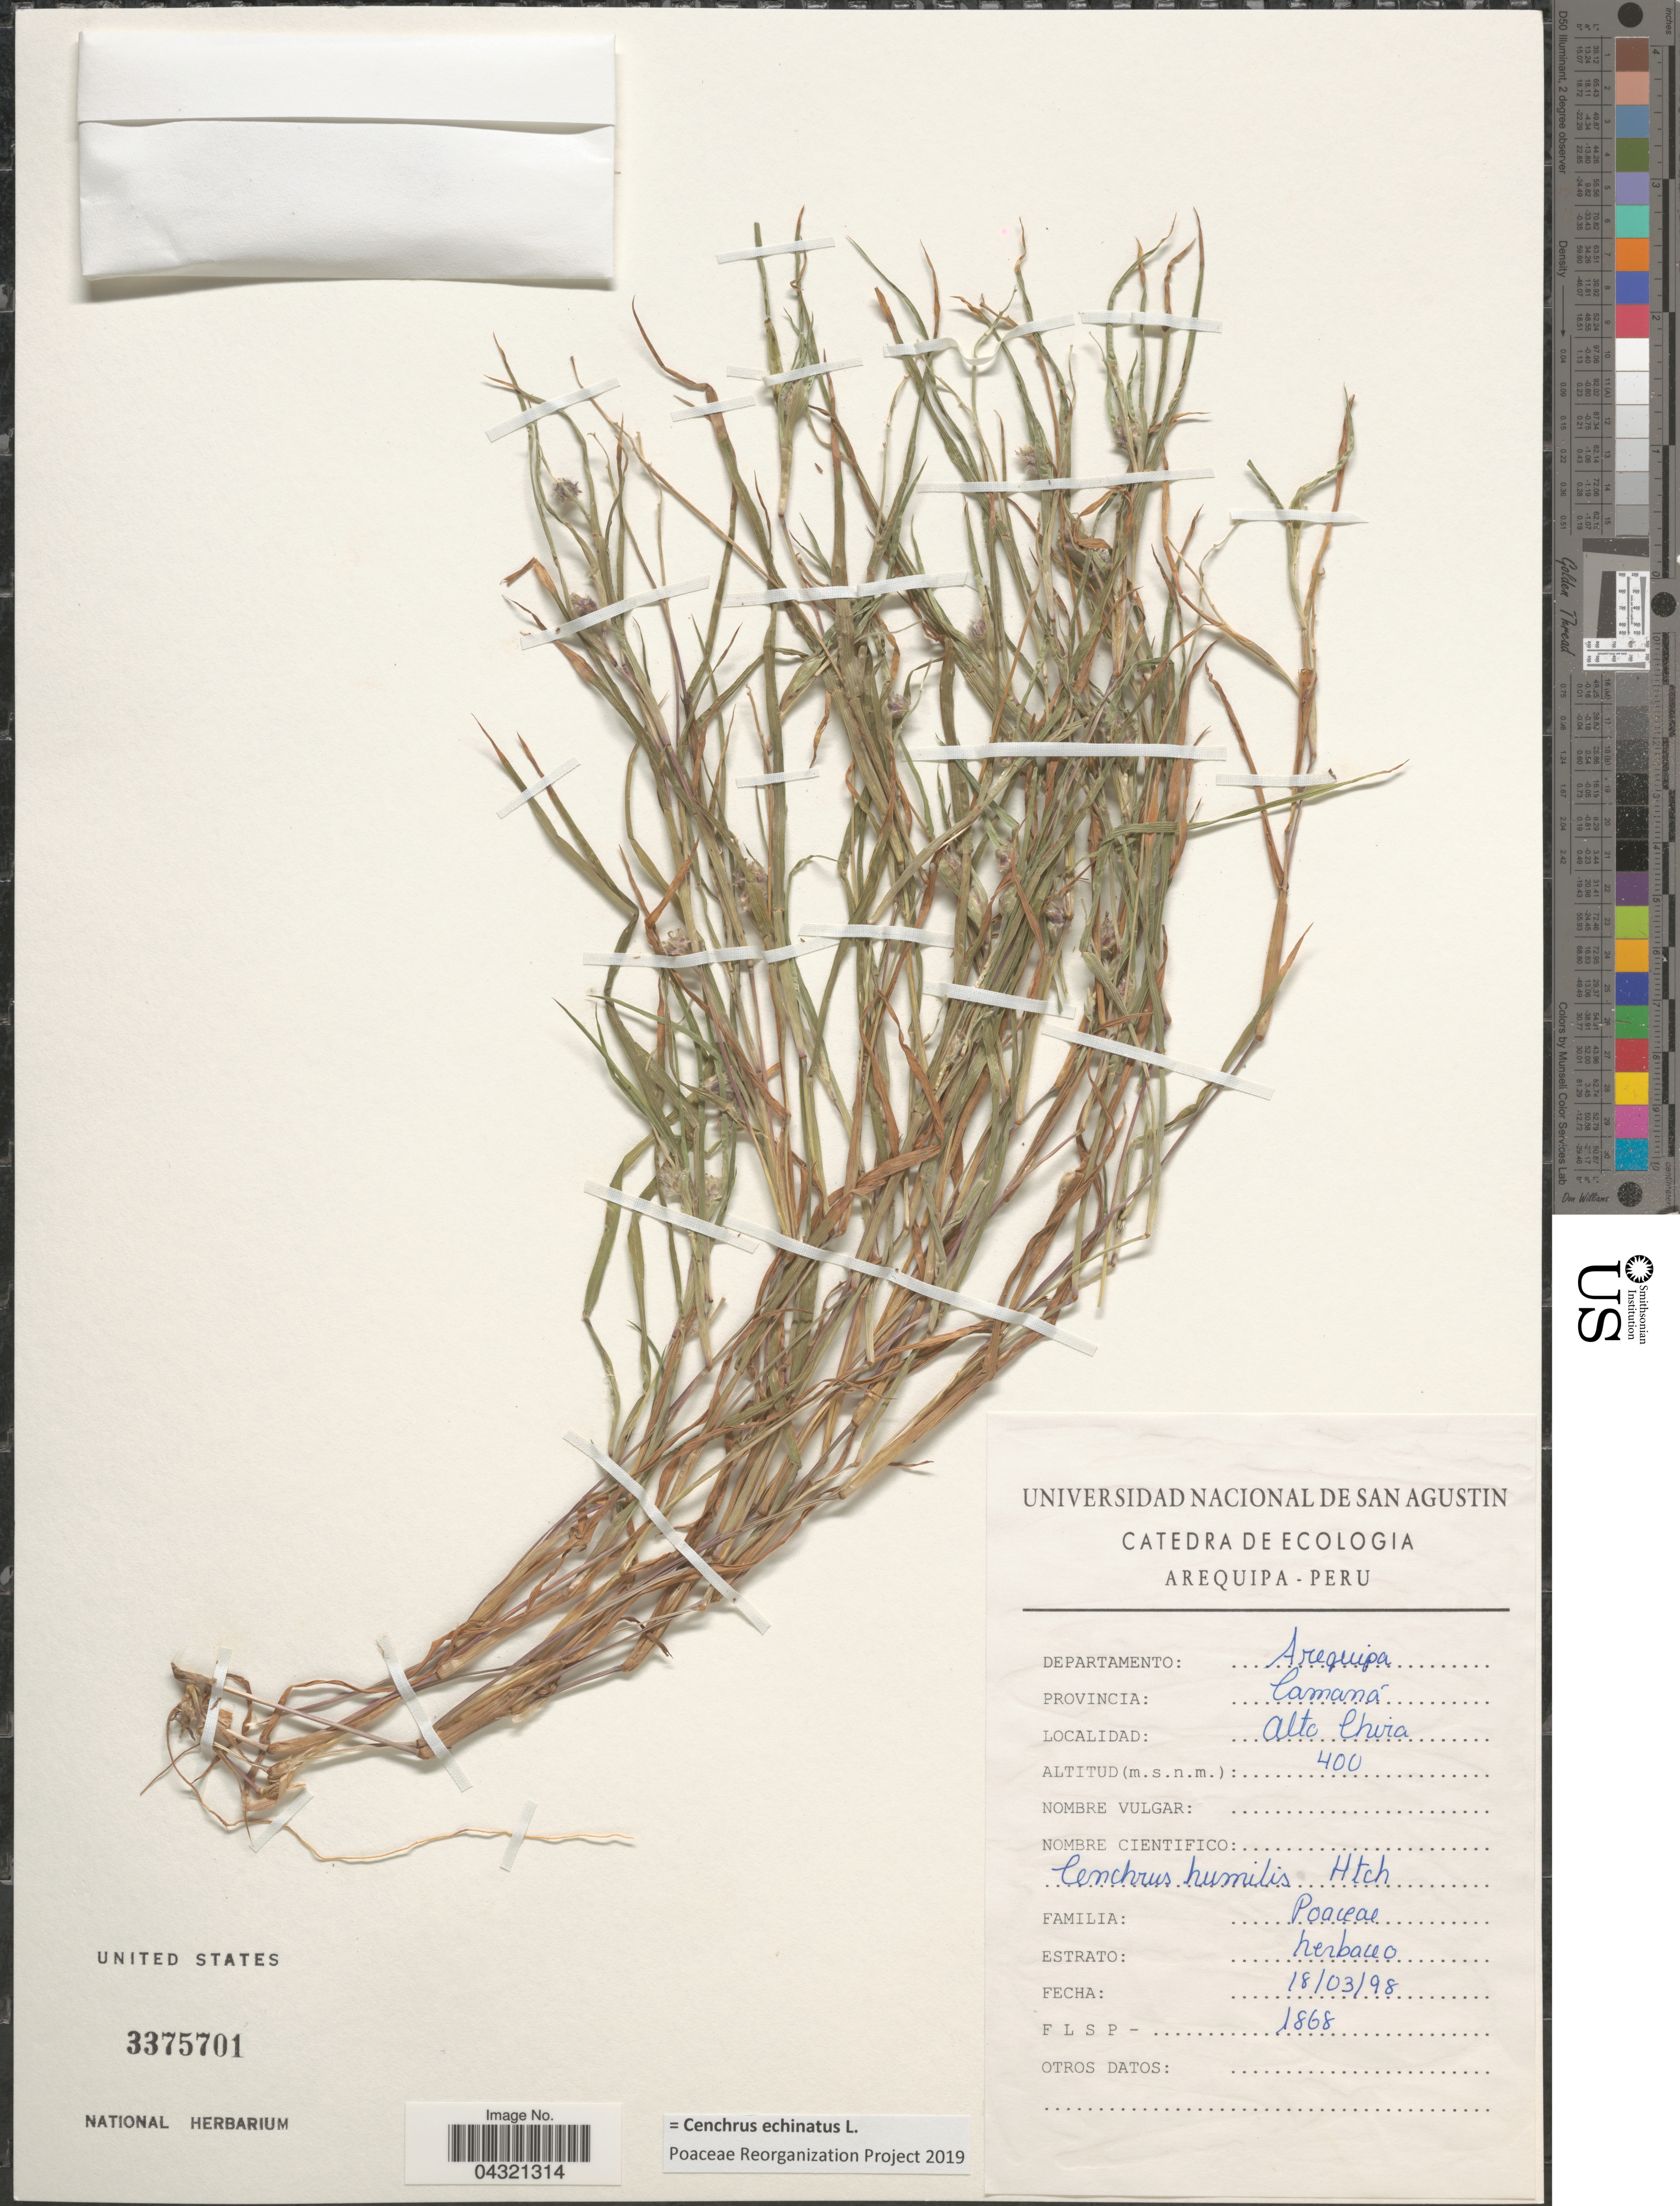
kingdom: Plantae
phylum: Tracheophyta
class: Liliopsida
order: Poales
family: Poaceae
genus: Cenchrus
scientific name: Cenchrus echinatus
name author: L.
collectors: F. L. S. P.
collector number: FLSP1868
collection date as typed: Transcribed d/m/y: 18/3/98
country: Peru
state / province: Arequipa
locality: Departamento: Arequipa. Provincia: Camaná. Alto Chira.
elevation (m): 400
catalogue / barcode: US 3375701